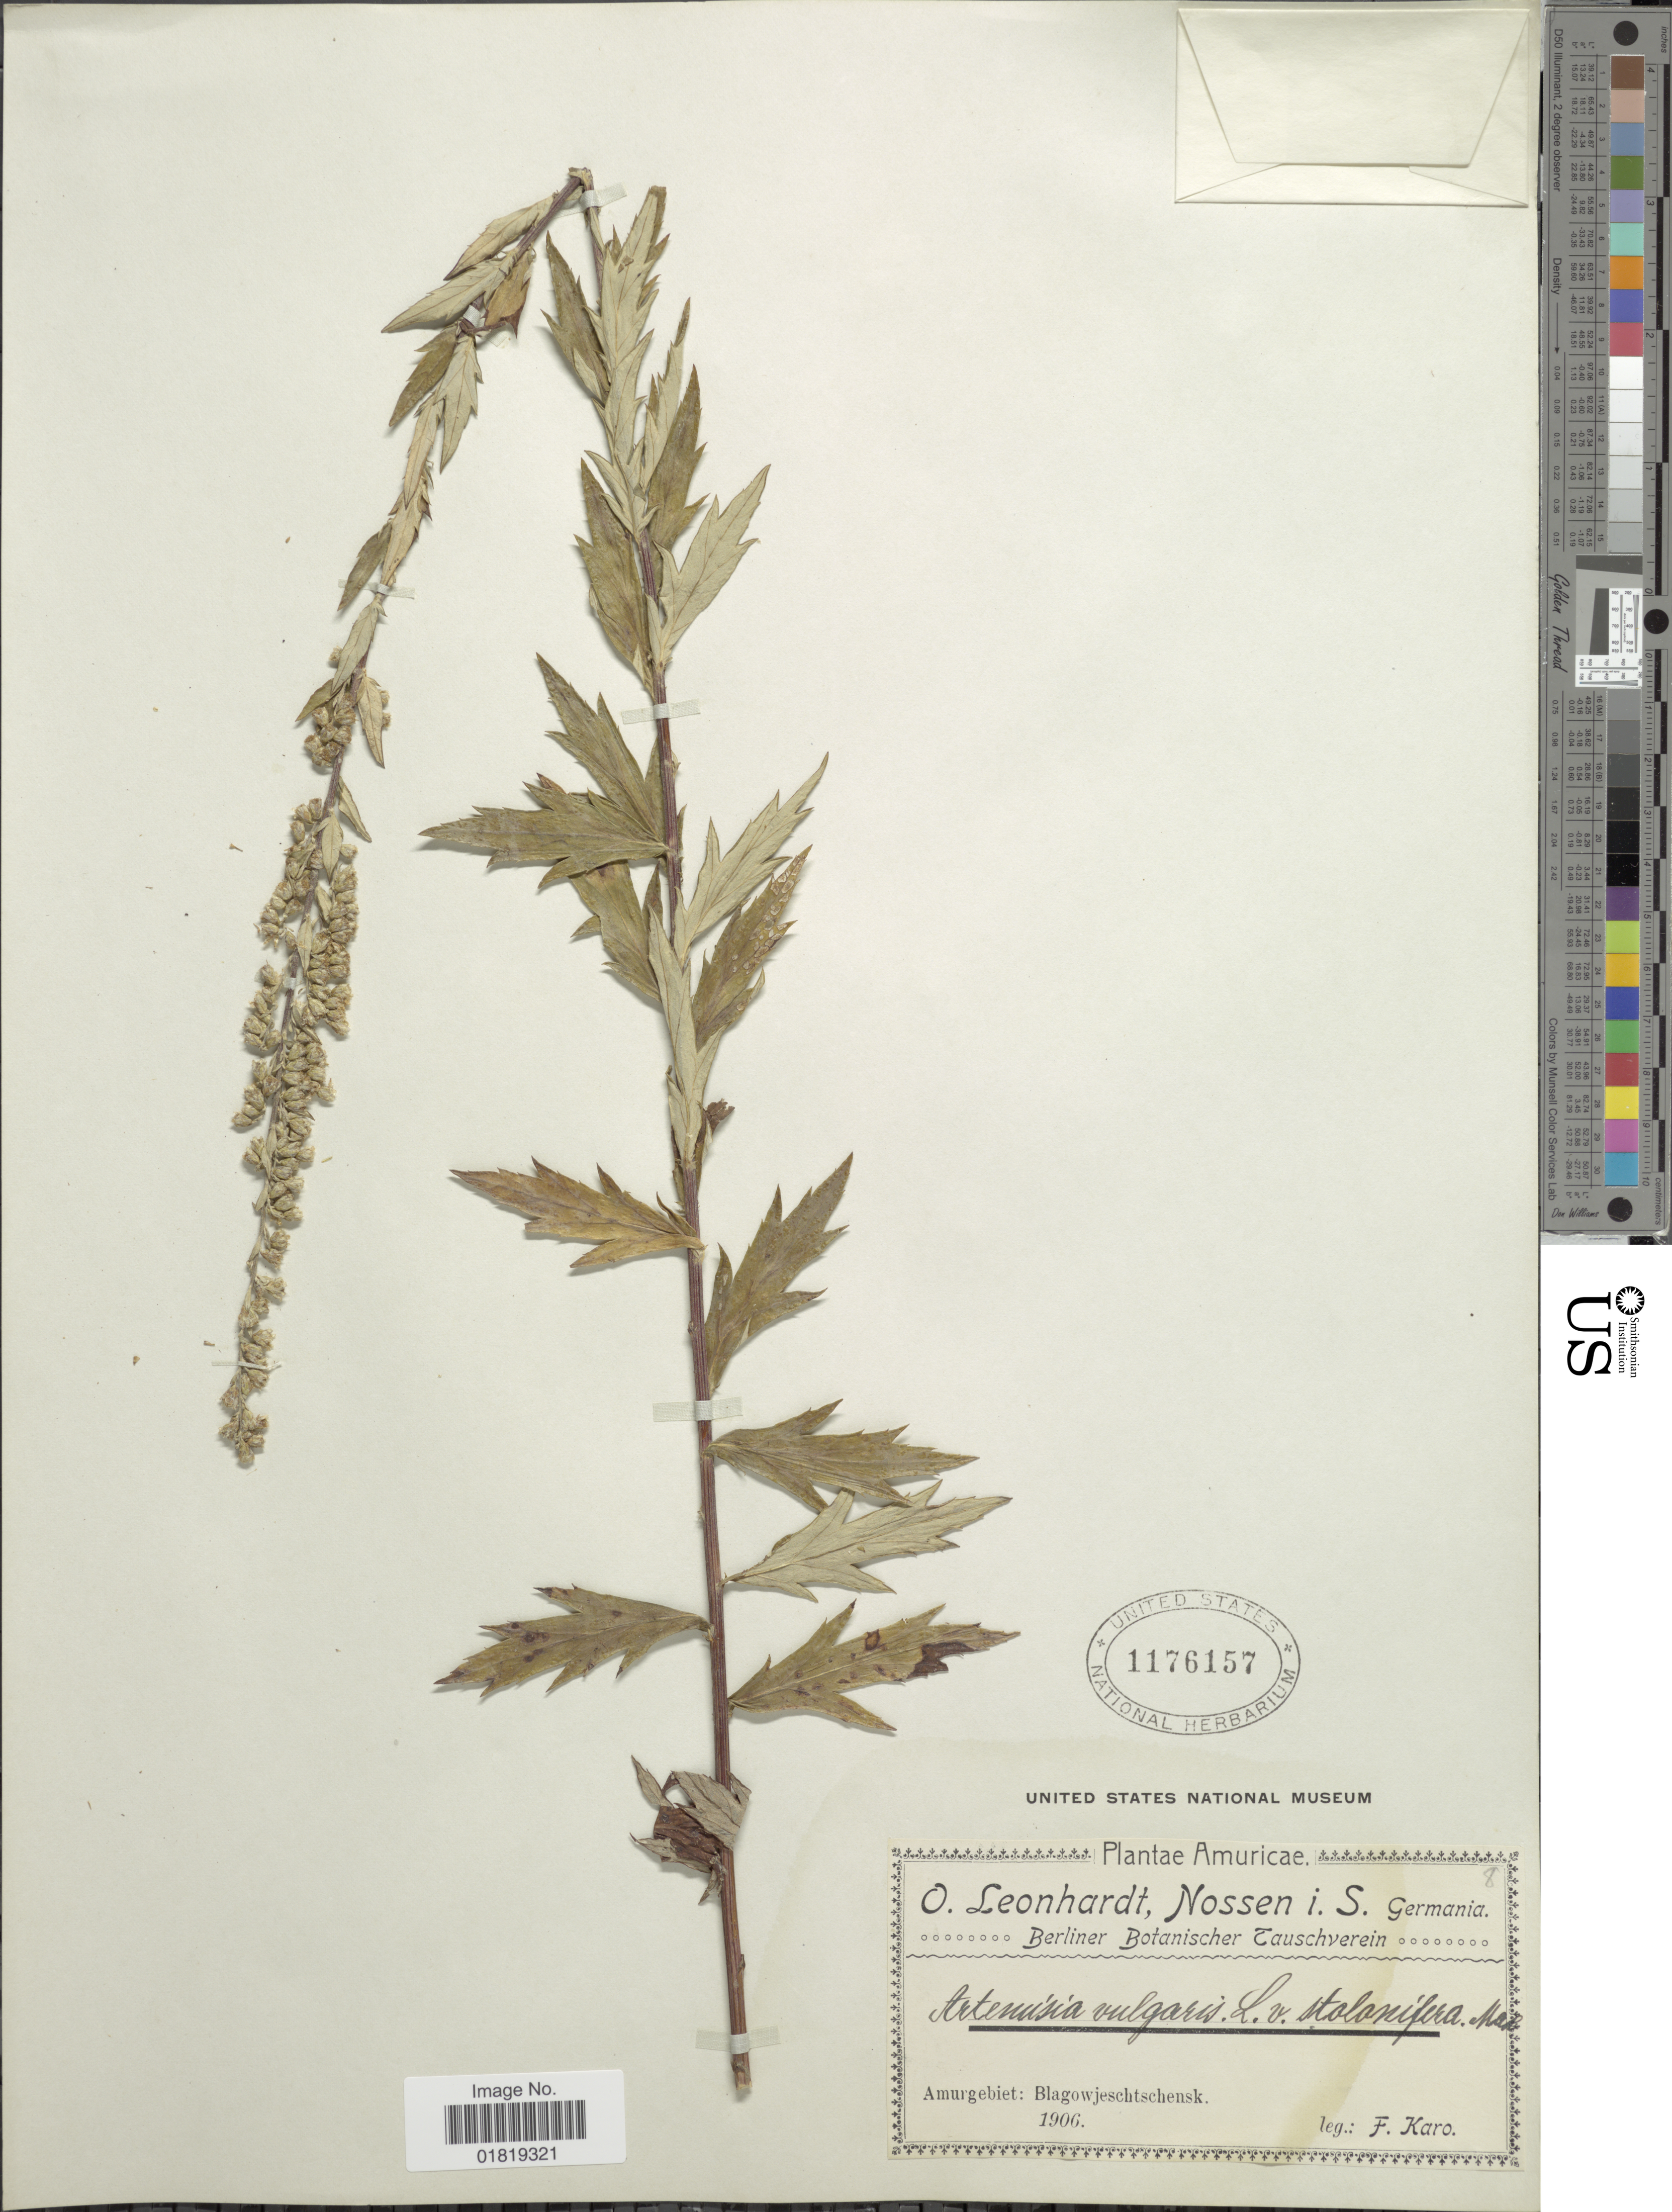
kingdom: Plantae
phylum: Tracheophyta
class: Magnoliopsida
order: Asterales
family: Asteraceae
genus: Artemisia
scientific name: Artemisia vulgaris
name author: L.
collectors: F. Karo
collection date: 1906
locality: Amuricae, Amurgebiet: Blagowjeschtschenk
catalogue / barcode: US 1176157